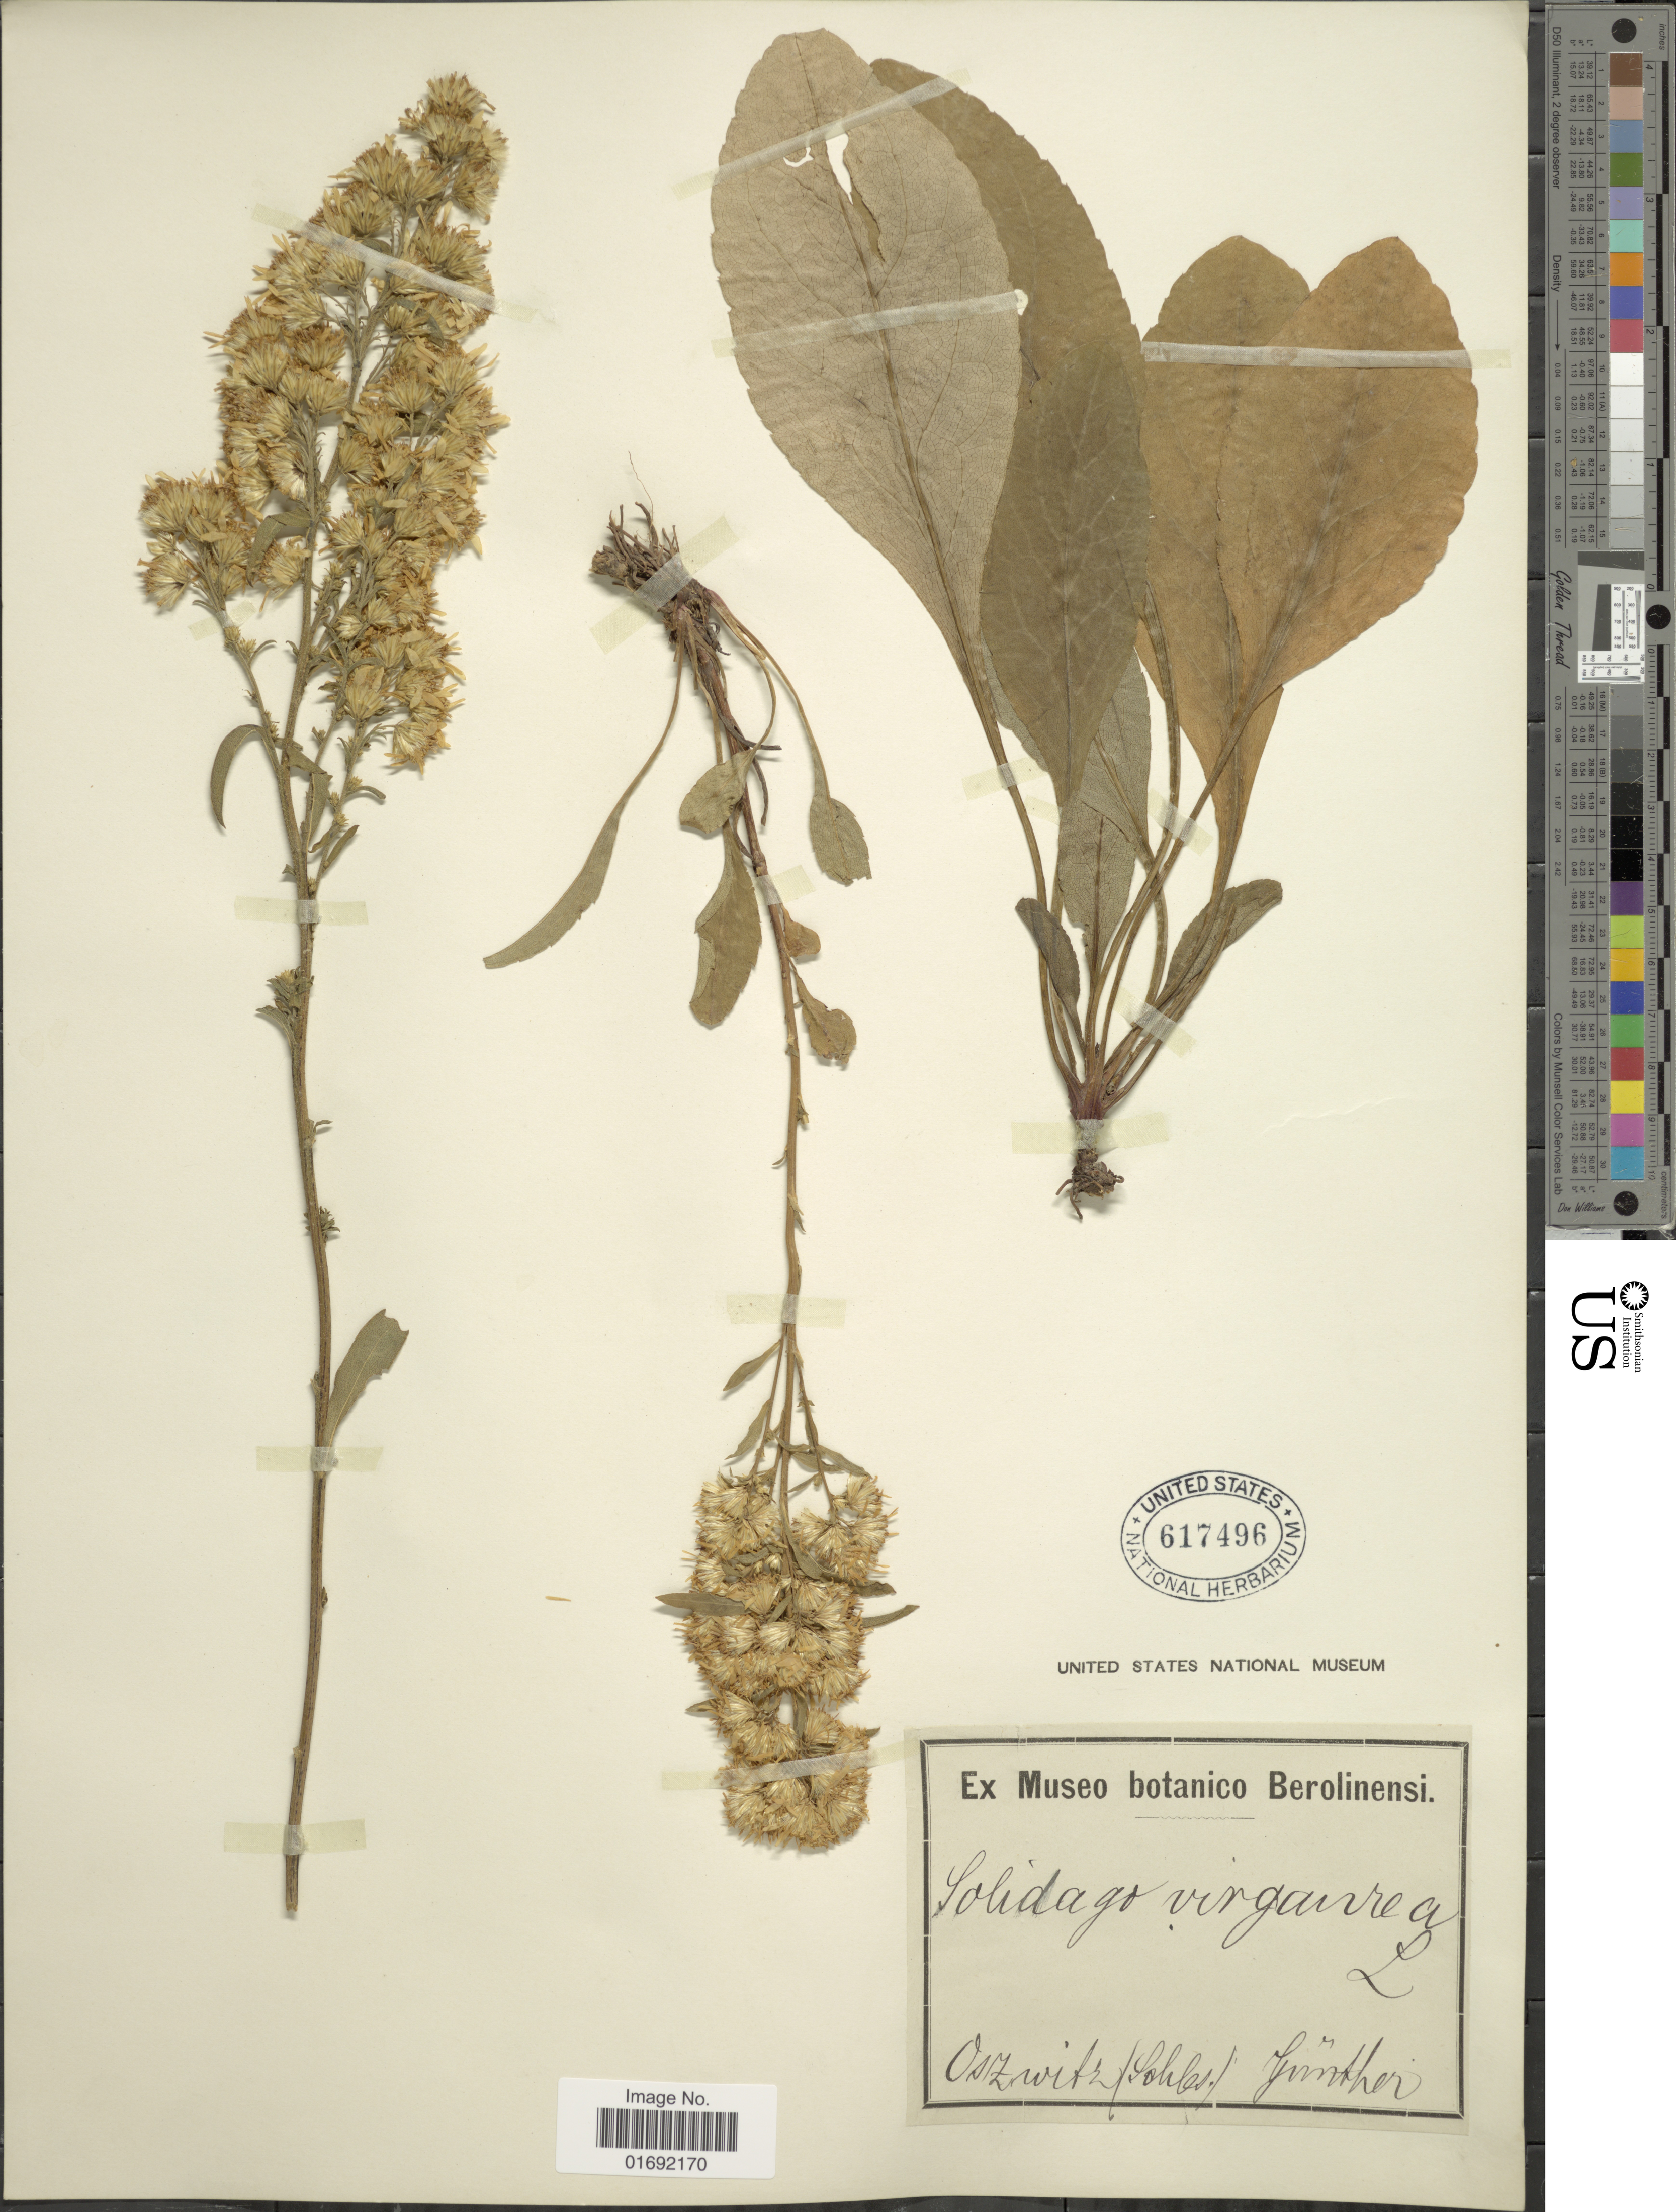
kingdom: Plantae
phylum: Tracheophyta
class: Magnoliopsida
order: Asterales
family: Asteraceae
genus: Solidago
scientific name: Solidago virgaurea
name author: L.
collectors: -. Gunther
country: Poland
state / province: Malopolskie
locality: Oszwitz (Pohles) [interpreted]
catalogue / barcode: US 617496